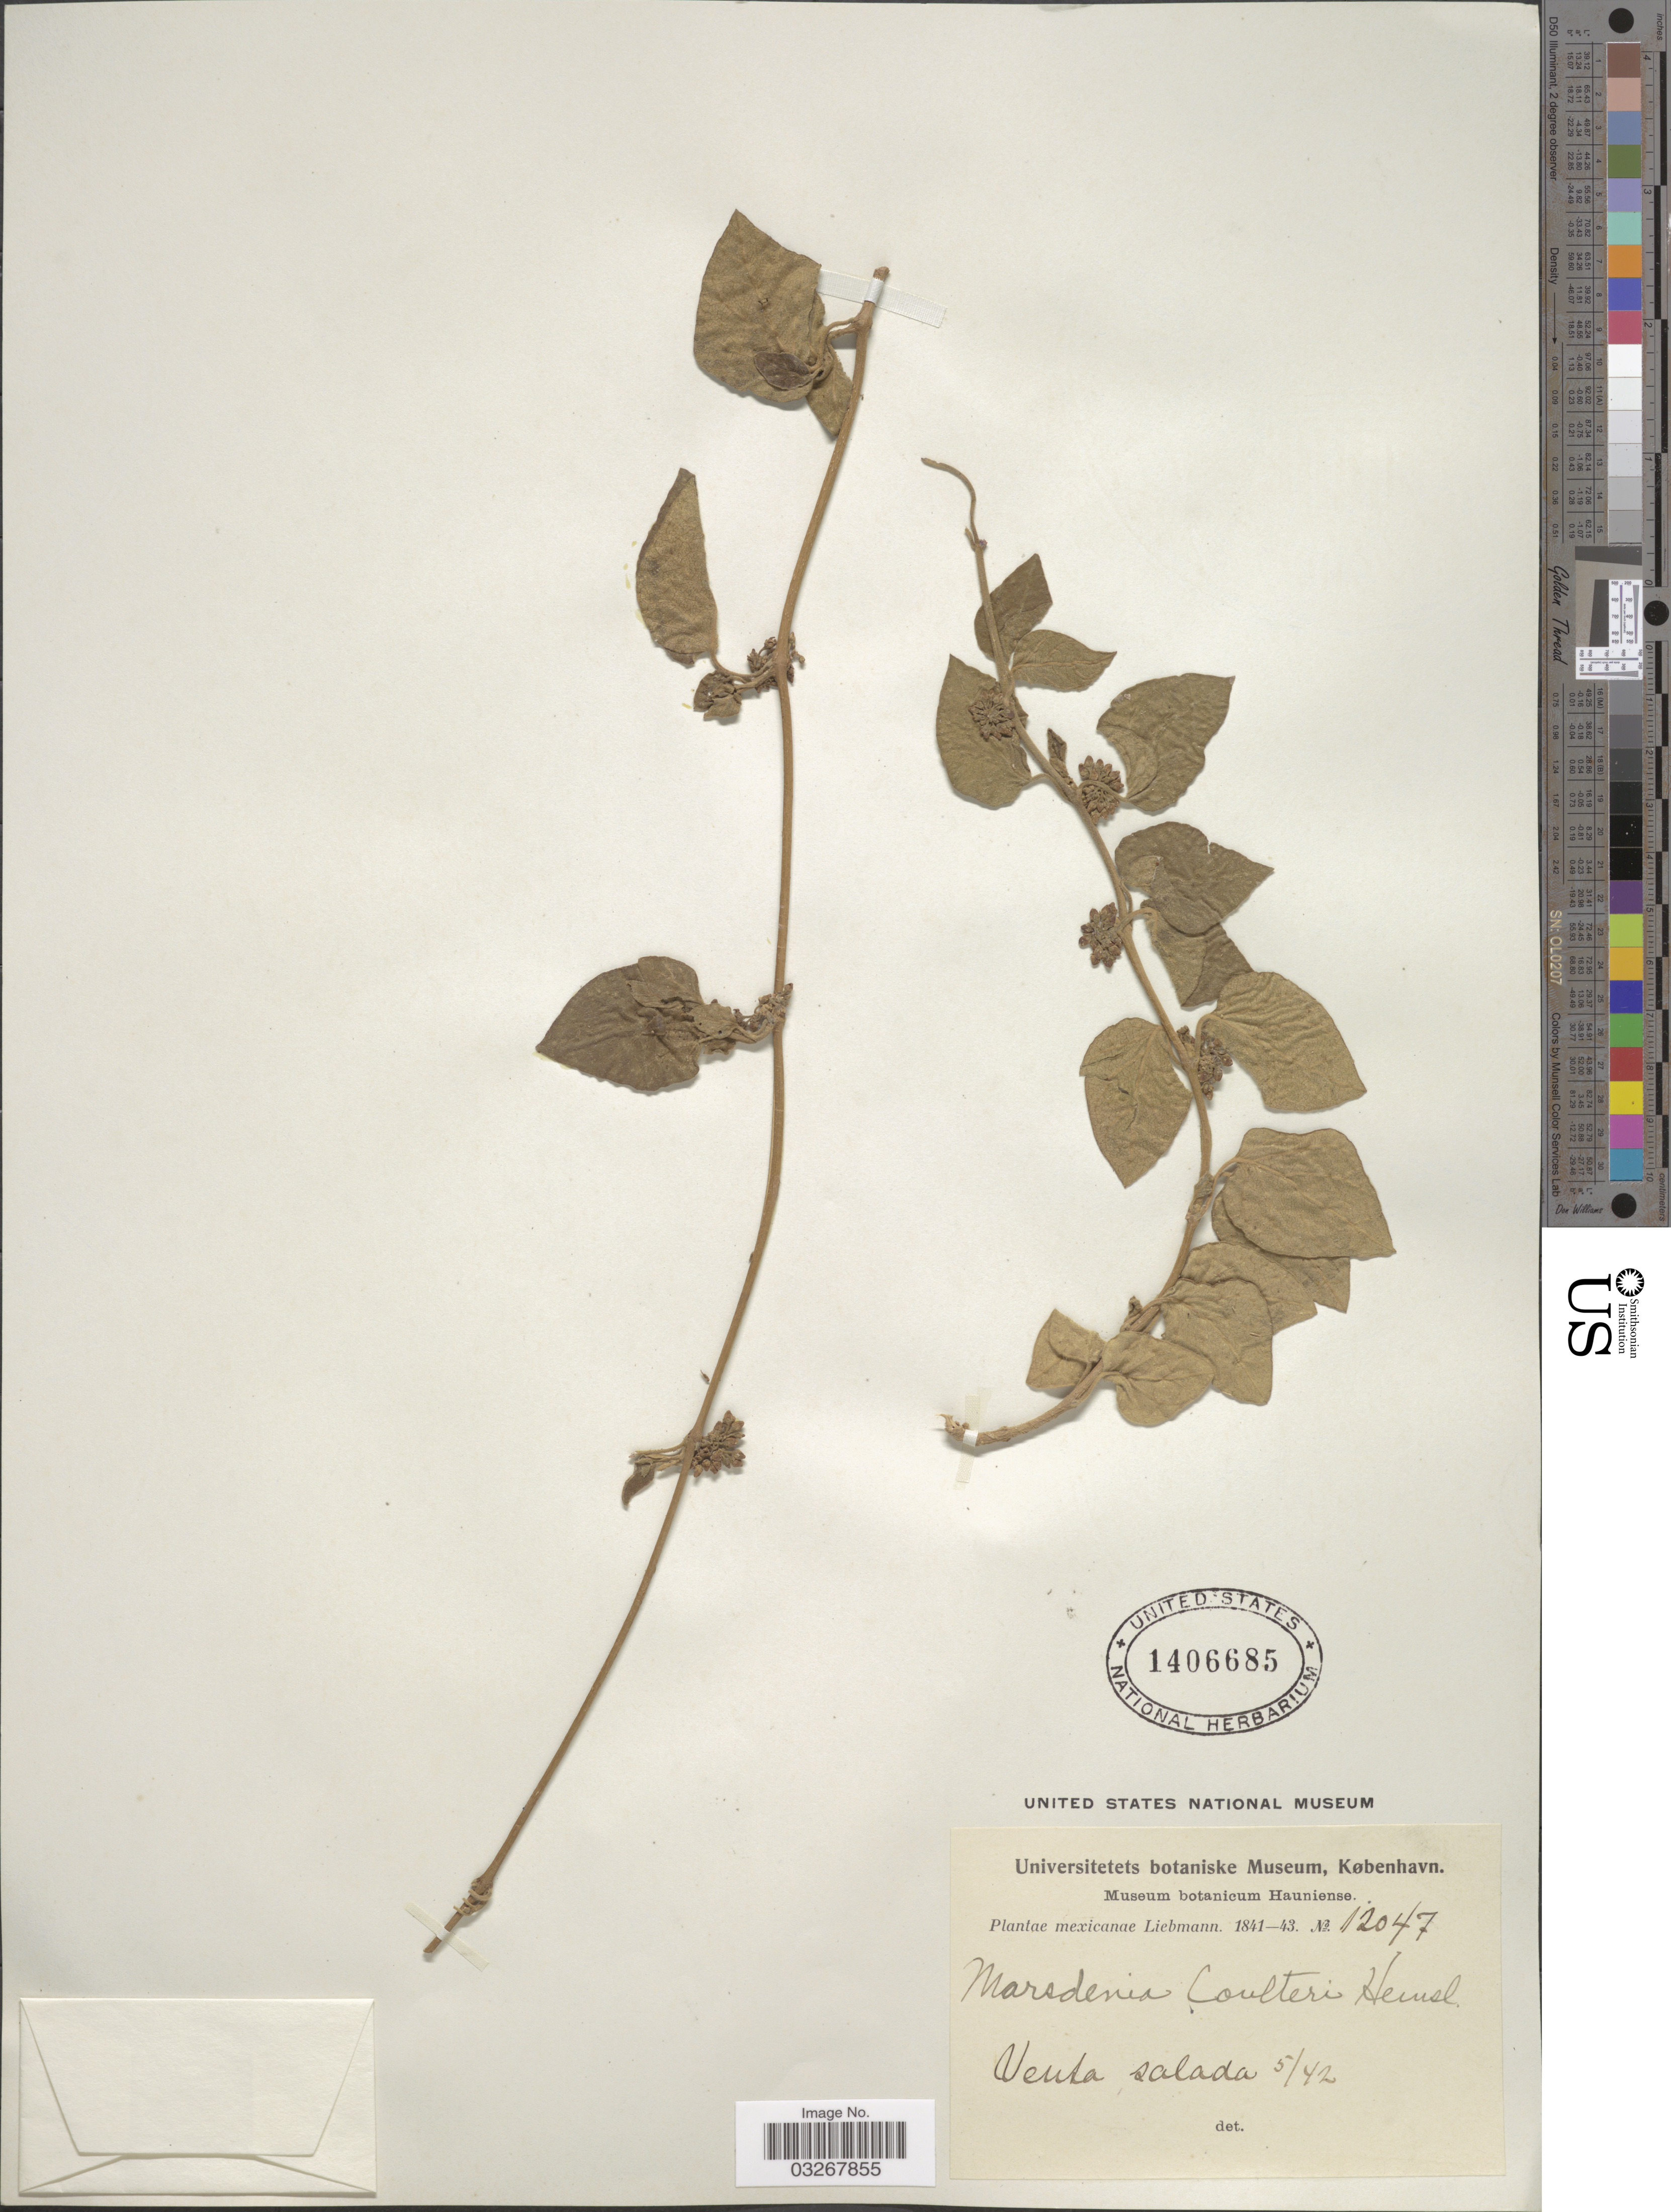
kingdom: Plantae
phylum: Tracheophyta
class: Magnoliopsida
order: Gentianales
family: Apocynaceae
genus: Marsdenia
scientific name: Marsdenia coulteri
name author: Hemsl.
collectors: Liebmann, --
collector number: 12047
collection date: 1842-05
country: Mexico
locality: Venta salada.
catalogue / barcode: US 1406685